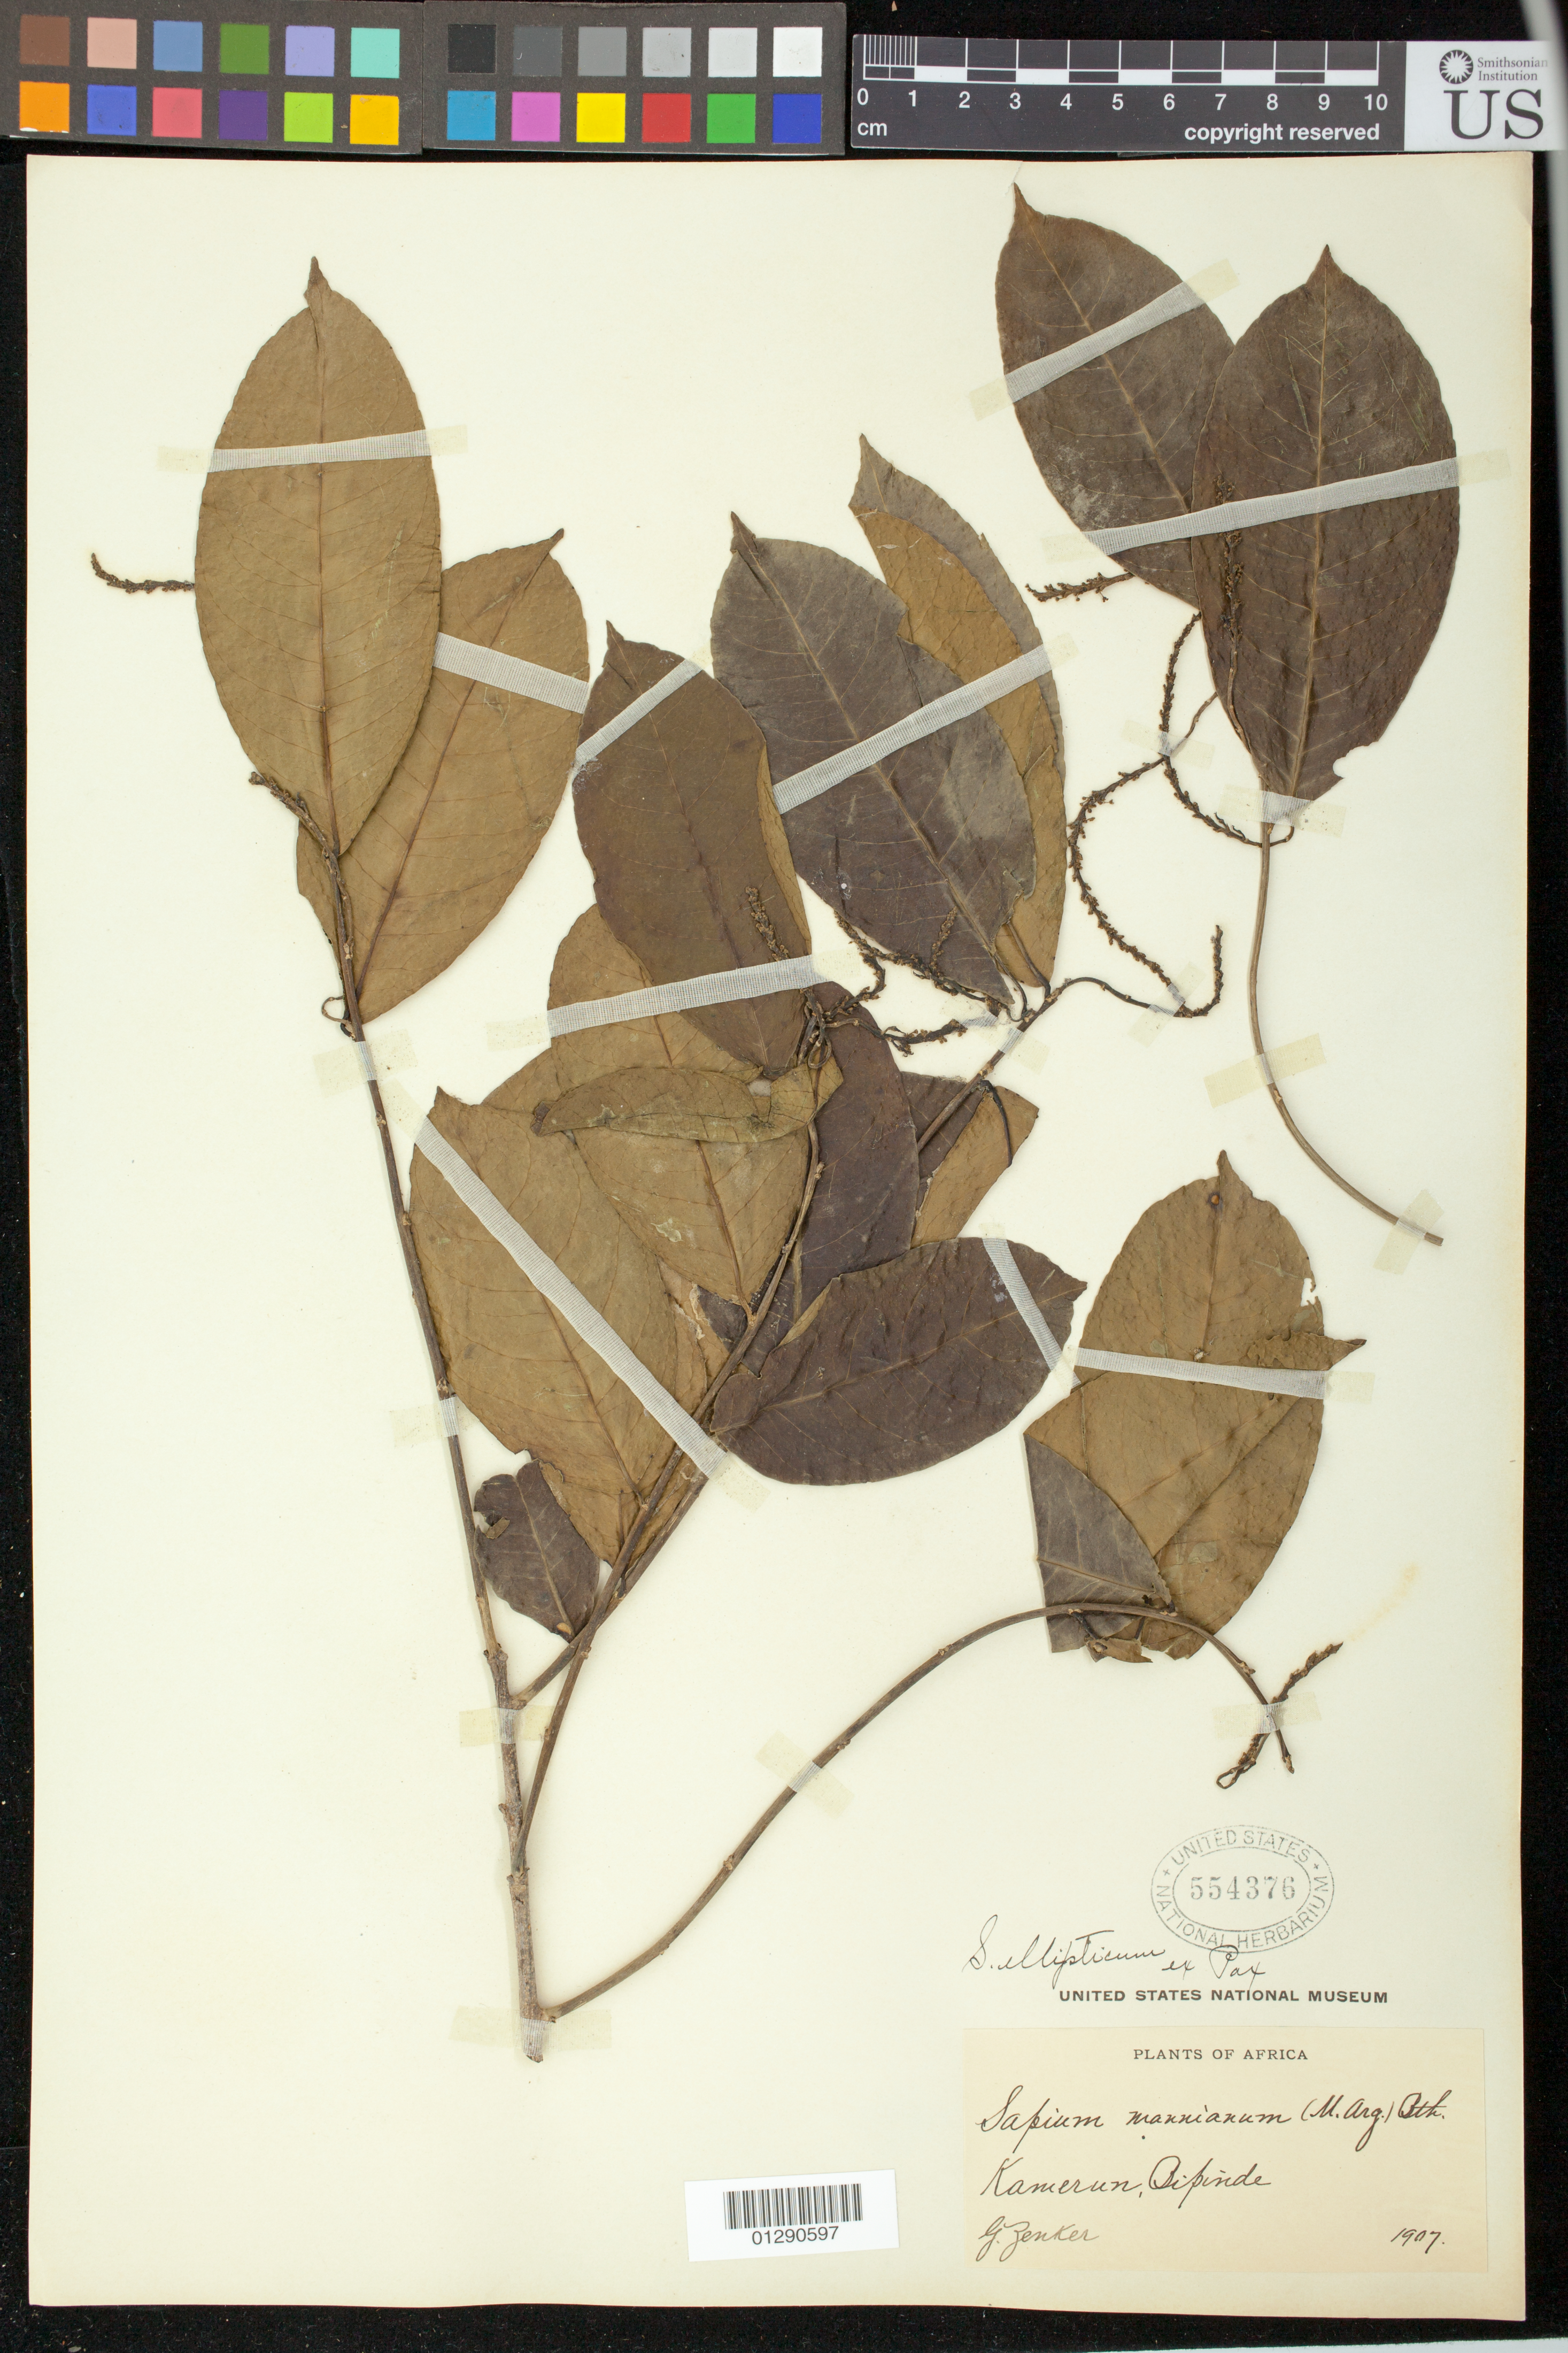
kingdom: Plantae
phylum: Tracheophyta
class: Magnoliopsida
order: Malpighiales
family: Euphorbiaceae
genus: Sapium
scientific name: Sapium ellipticum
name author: (Hochst.) Pax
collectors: G. A. Zenker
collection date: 1907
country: Cameroon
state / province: Sud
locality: Bipinde, Harare Province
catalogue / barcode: US 554376